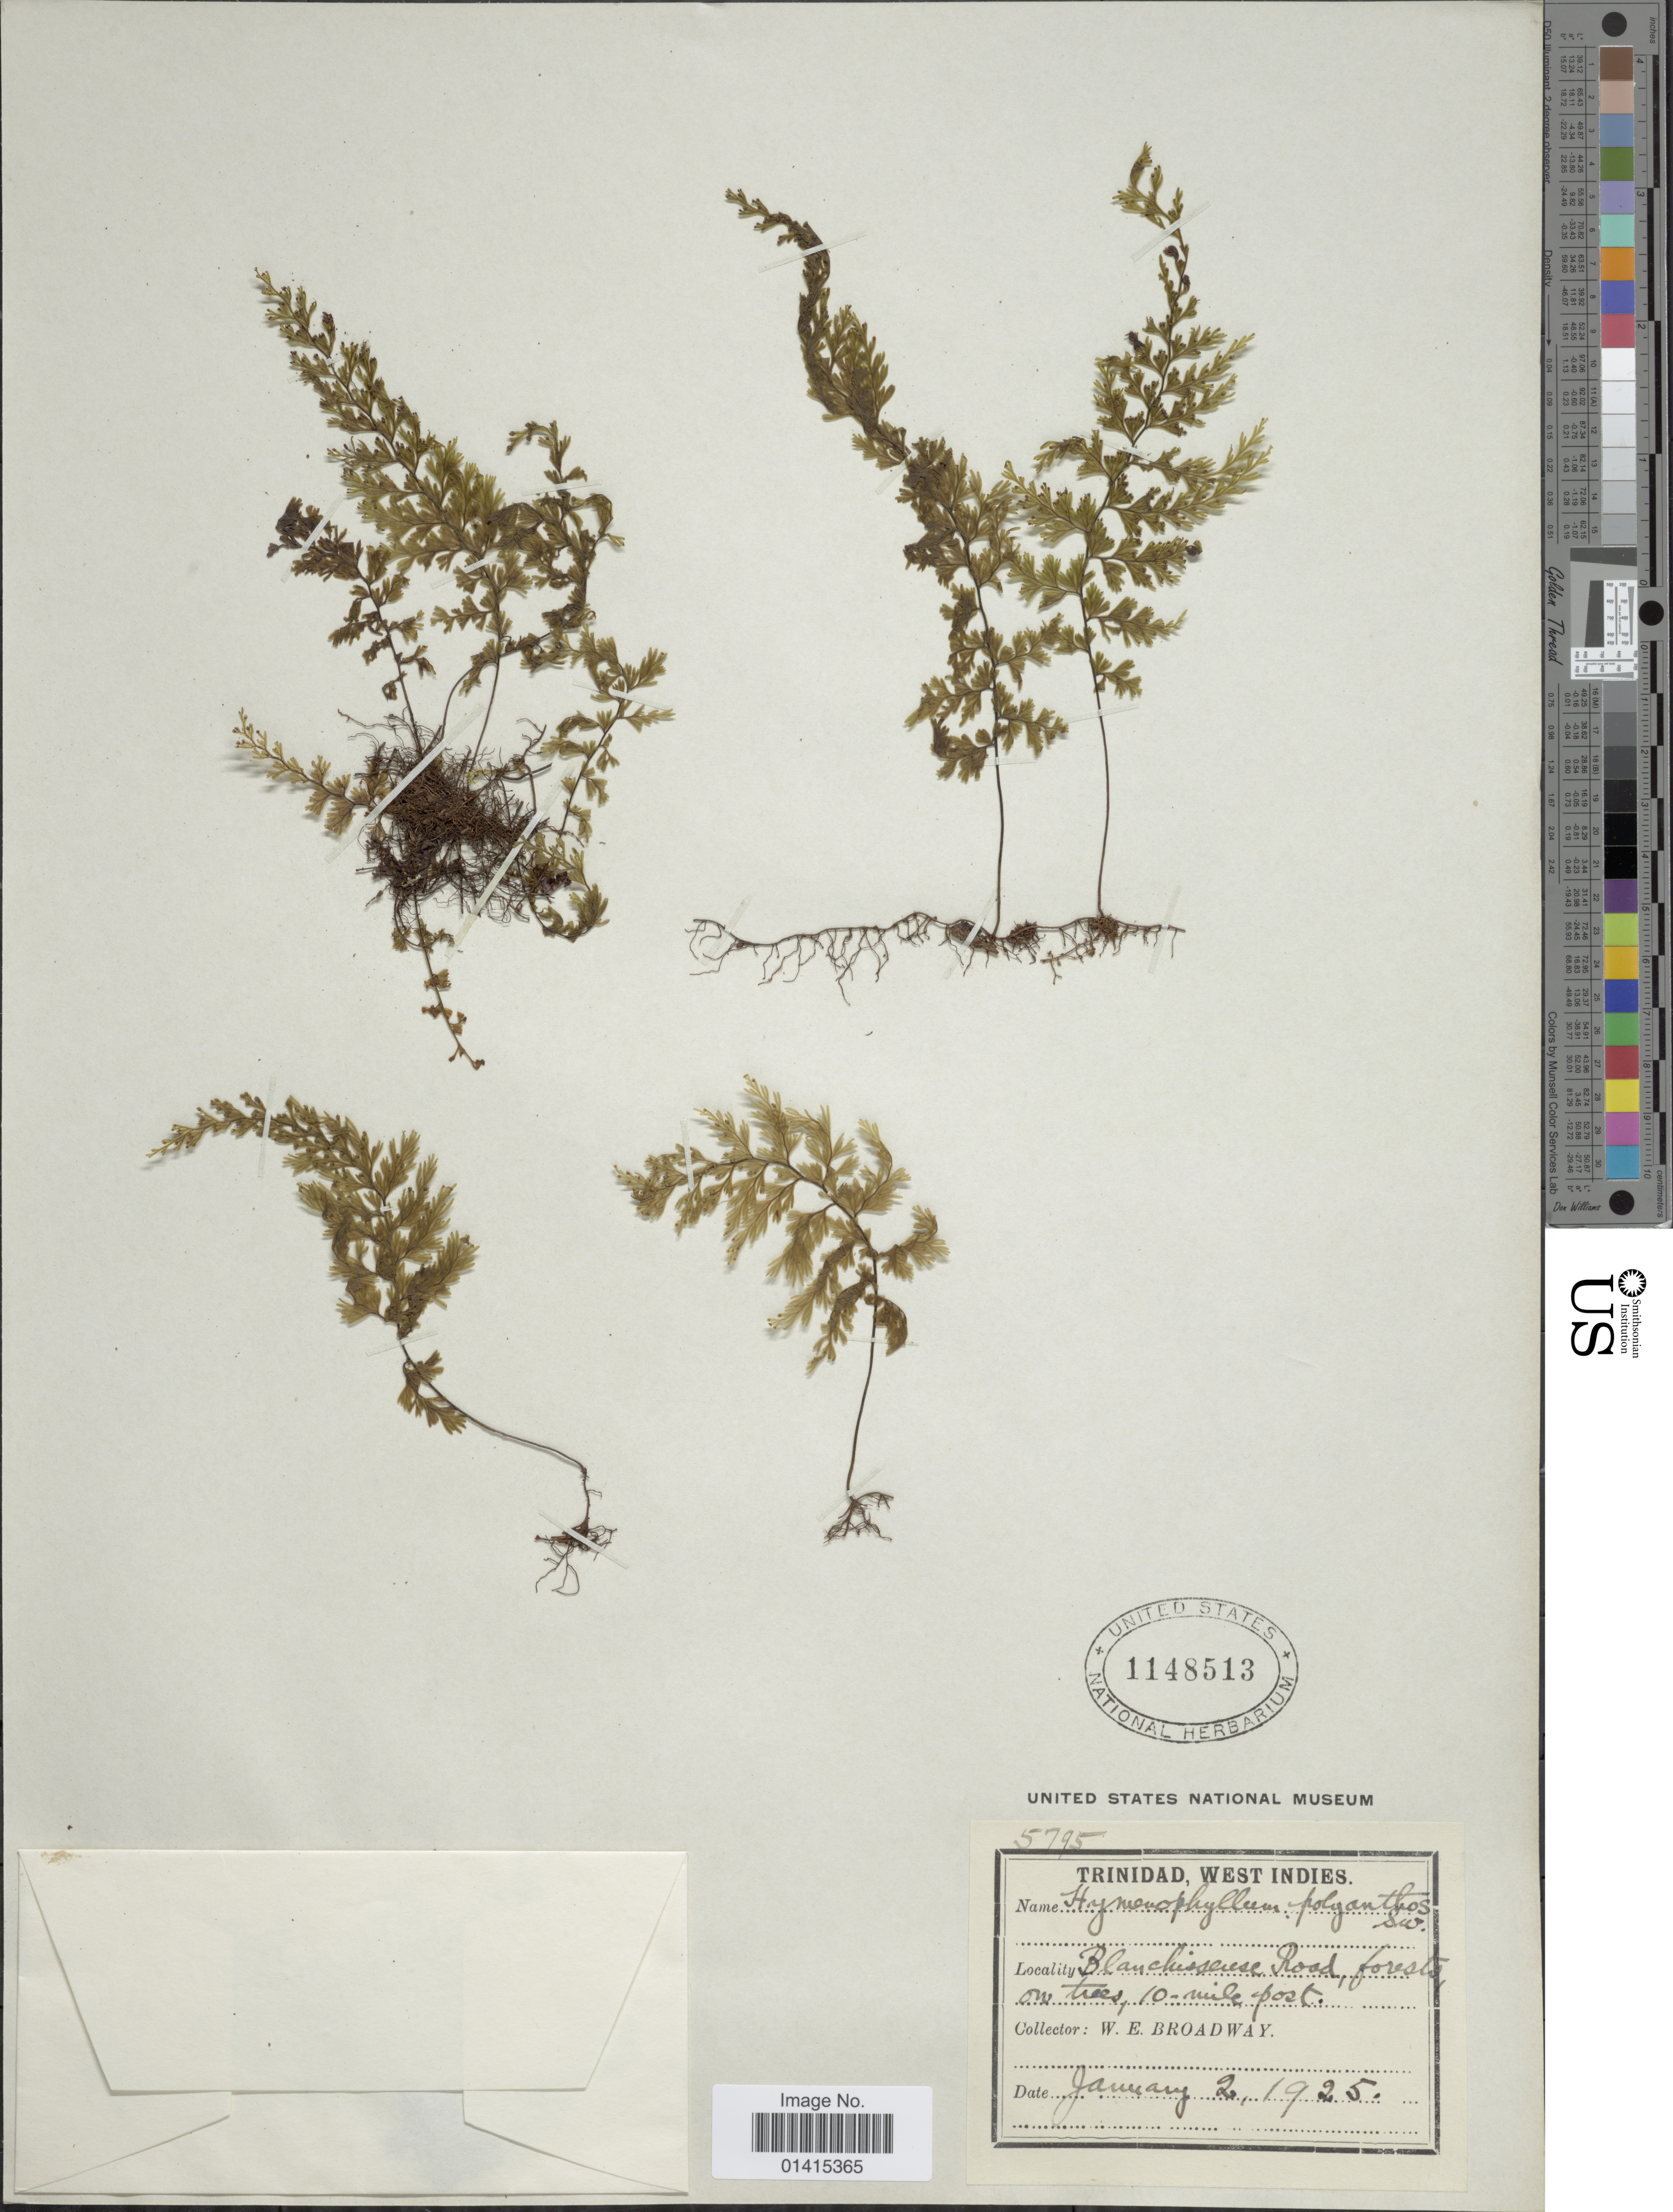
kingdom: Plantae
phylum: Tracheophyta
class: Polypodiopsida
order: Hymenophyllales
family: Hymenophyllaceae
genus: Hymenophyllum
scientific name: Hymenophyllum polyanthos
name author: (Sw.) Sw.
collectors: W. E. Broadway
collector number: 5795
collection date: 1925-01-02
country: Trinidad and Tobago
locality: Trinidad, West Indies, Blanchisseuse Road, forests, on trees, 10 - mile post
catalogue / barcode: US 1148513